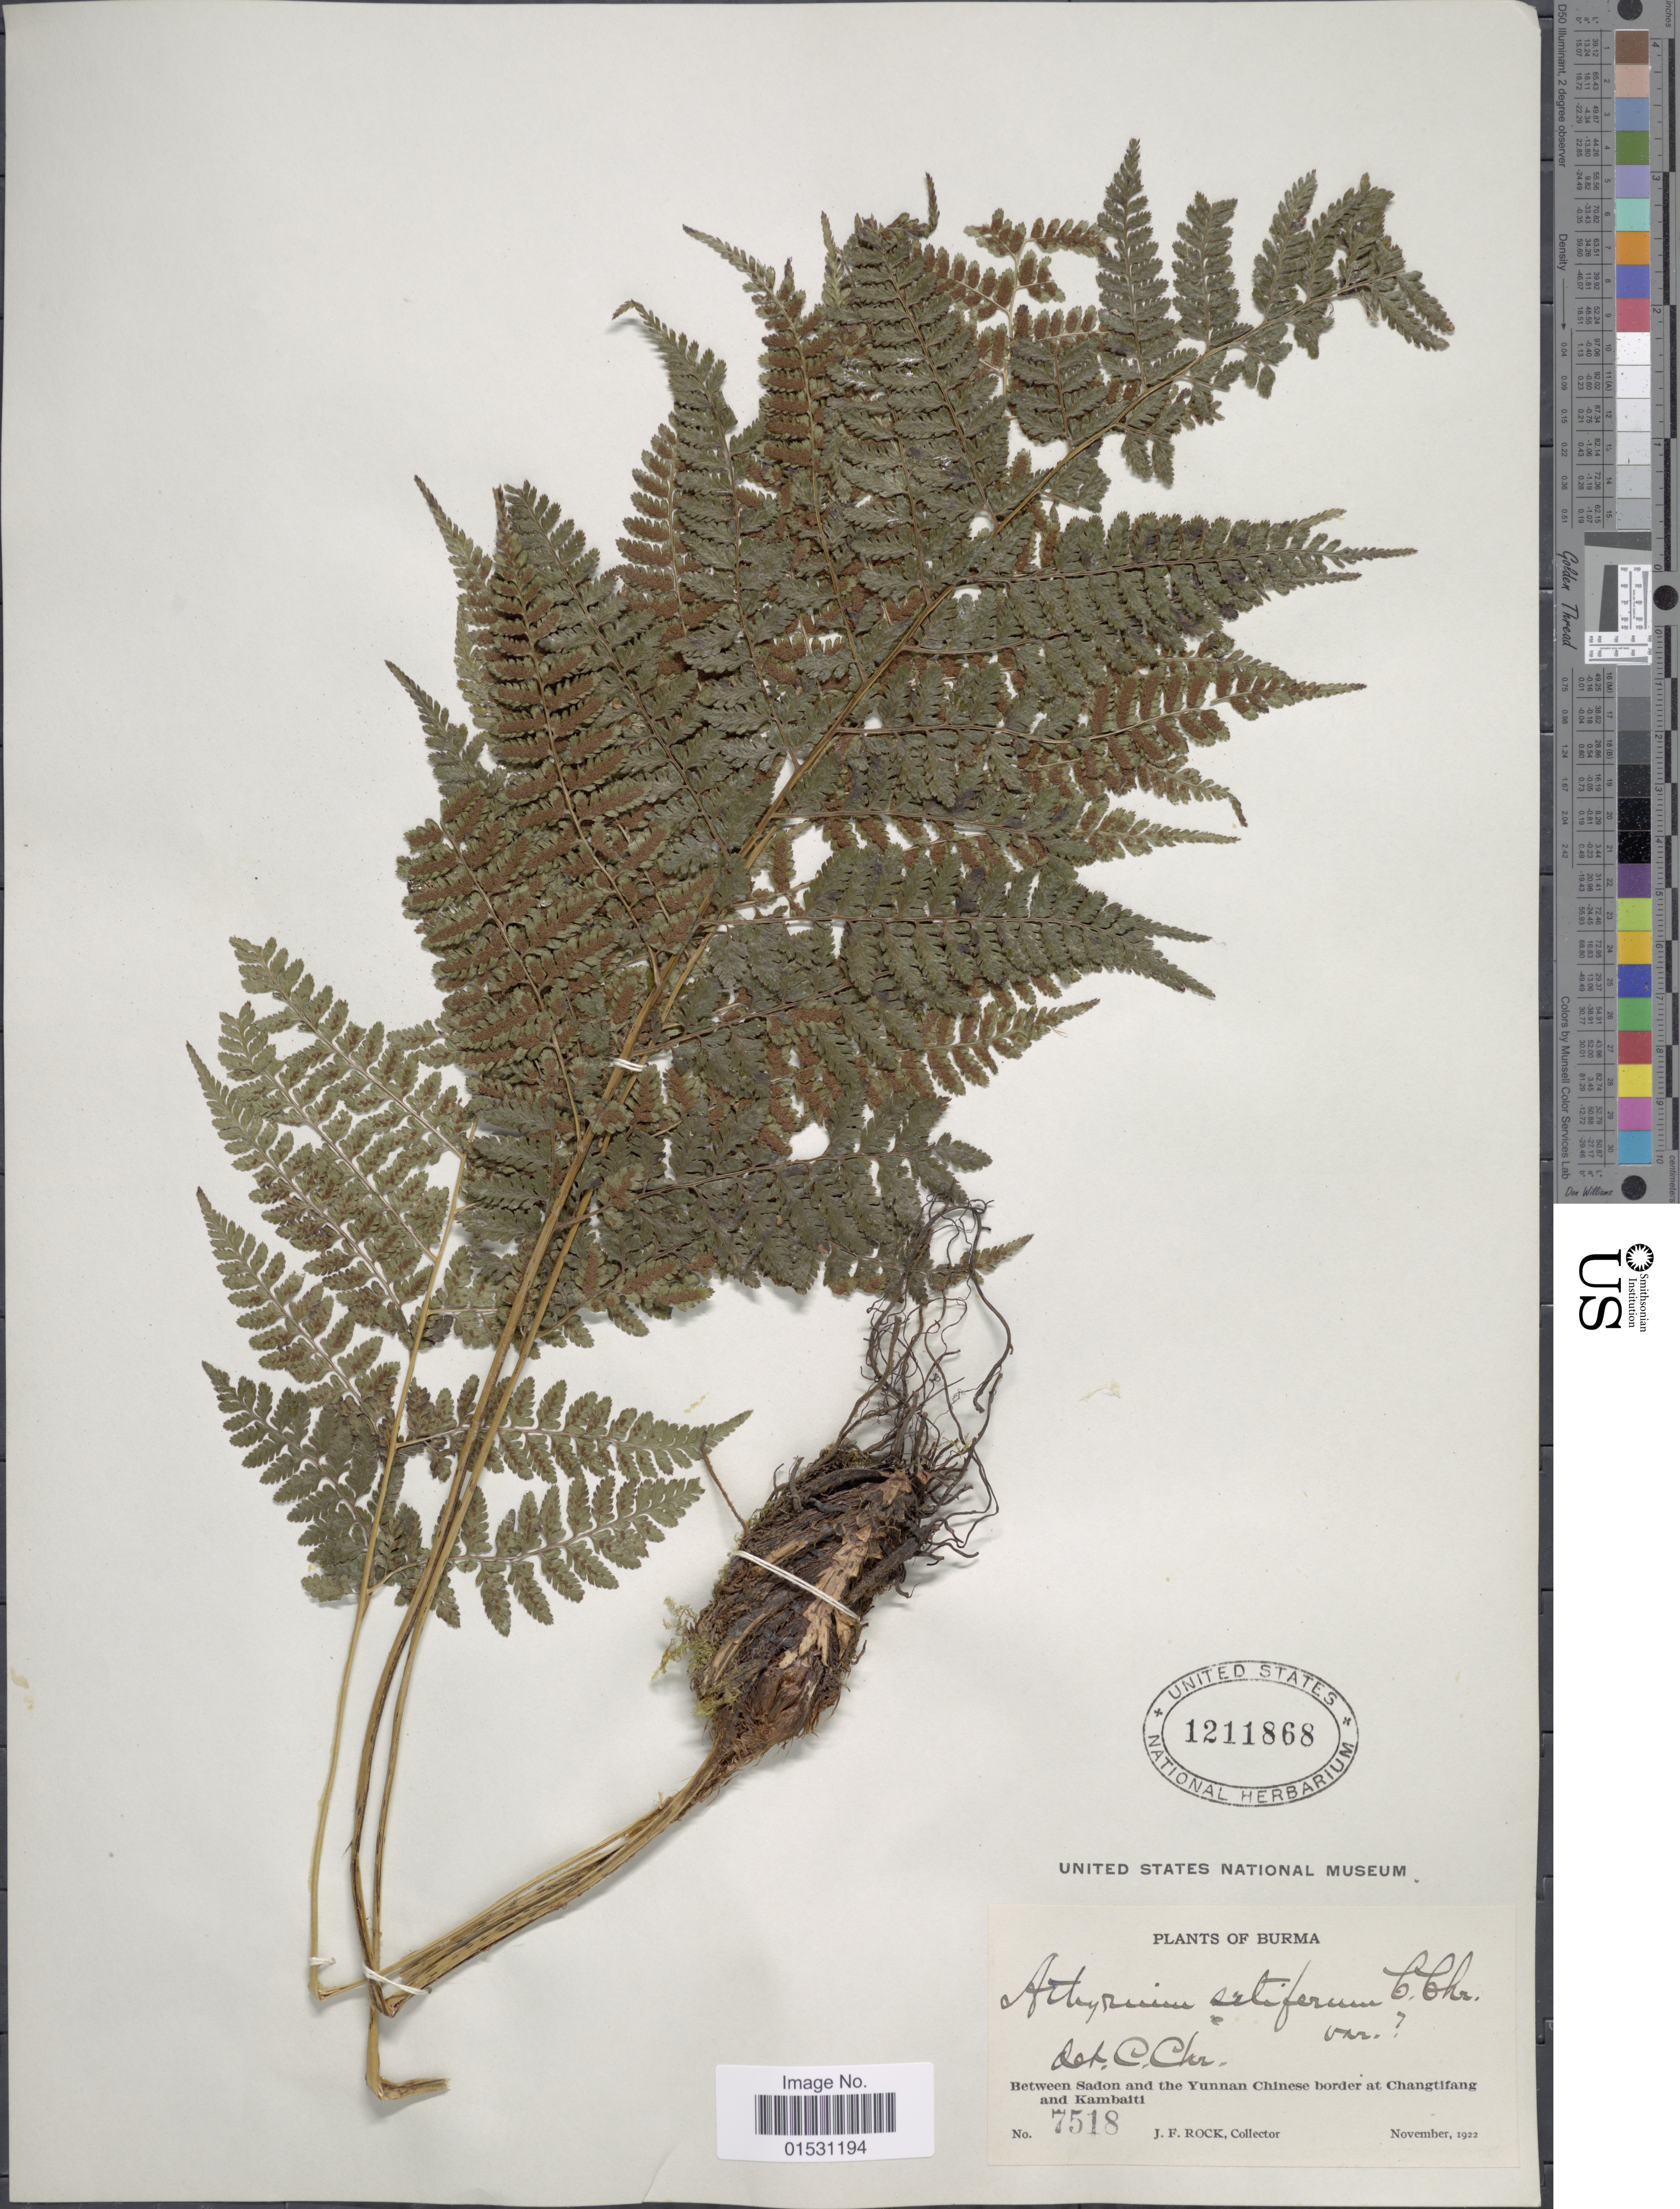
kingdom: Plantae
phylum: Tracheophyta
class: Polypodiopsida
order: Polypodiales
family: Athyriaceae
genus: Athyrium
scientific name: Athyrium setiferum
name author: C. Chr.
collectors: J. Rock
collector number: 7518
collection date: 1922-11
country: Myanmar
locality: Burma. Between Sadon and the Yunnan Chinese border at Changtifang and Kambaiti.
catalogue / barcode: US 1211868